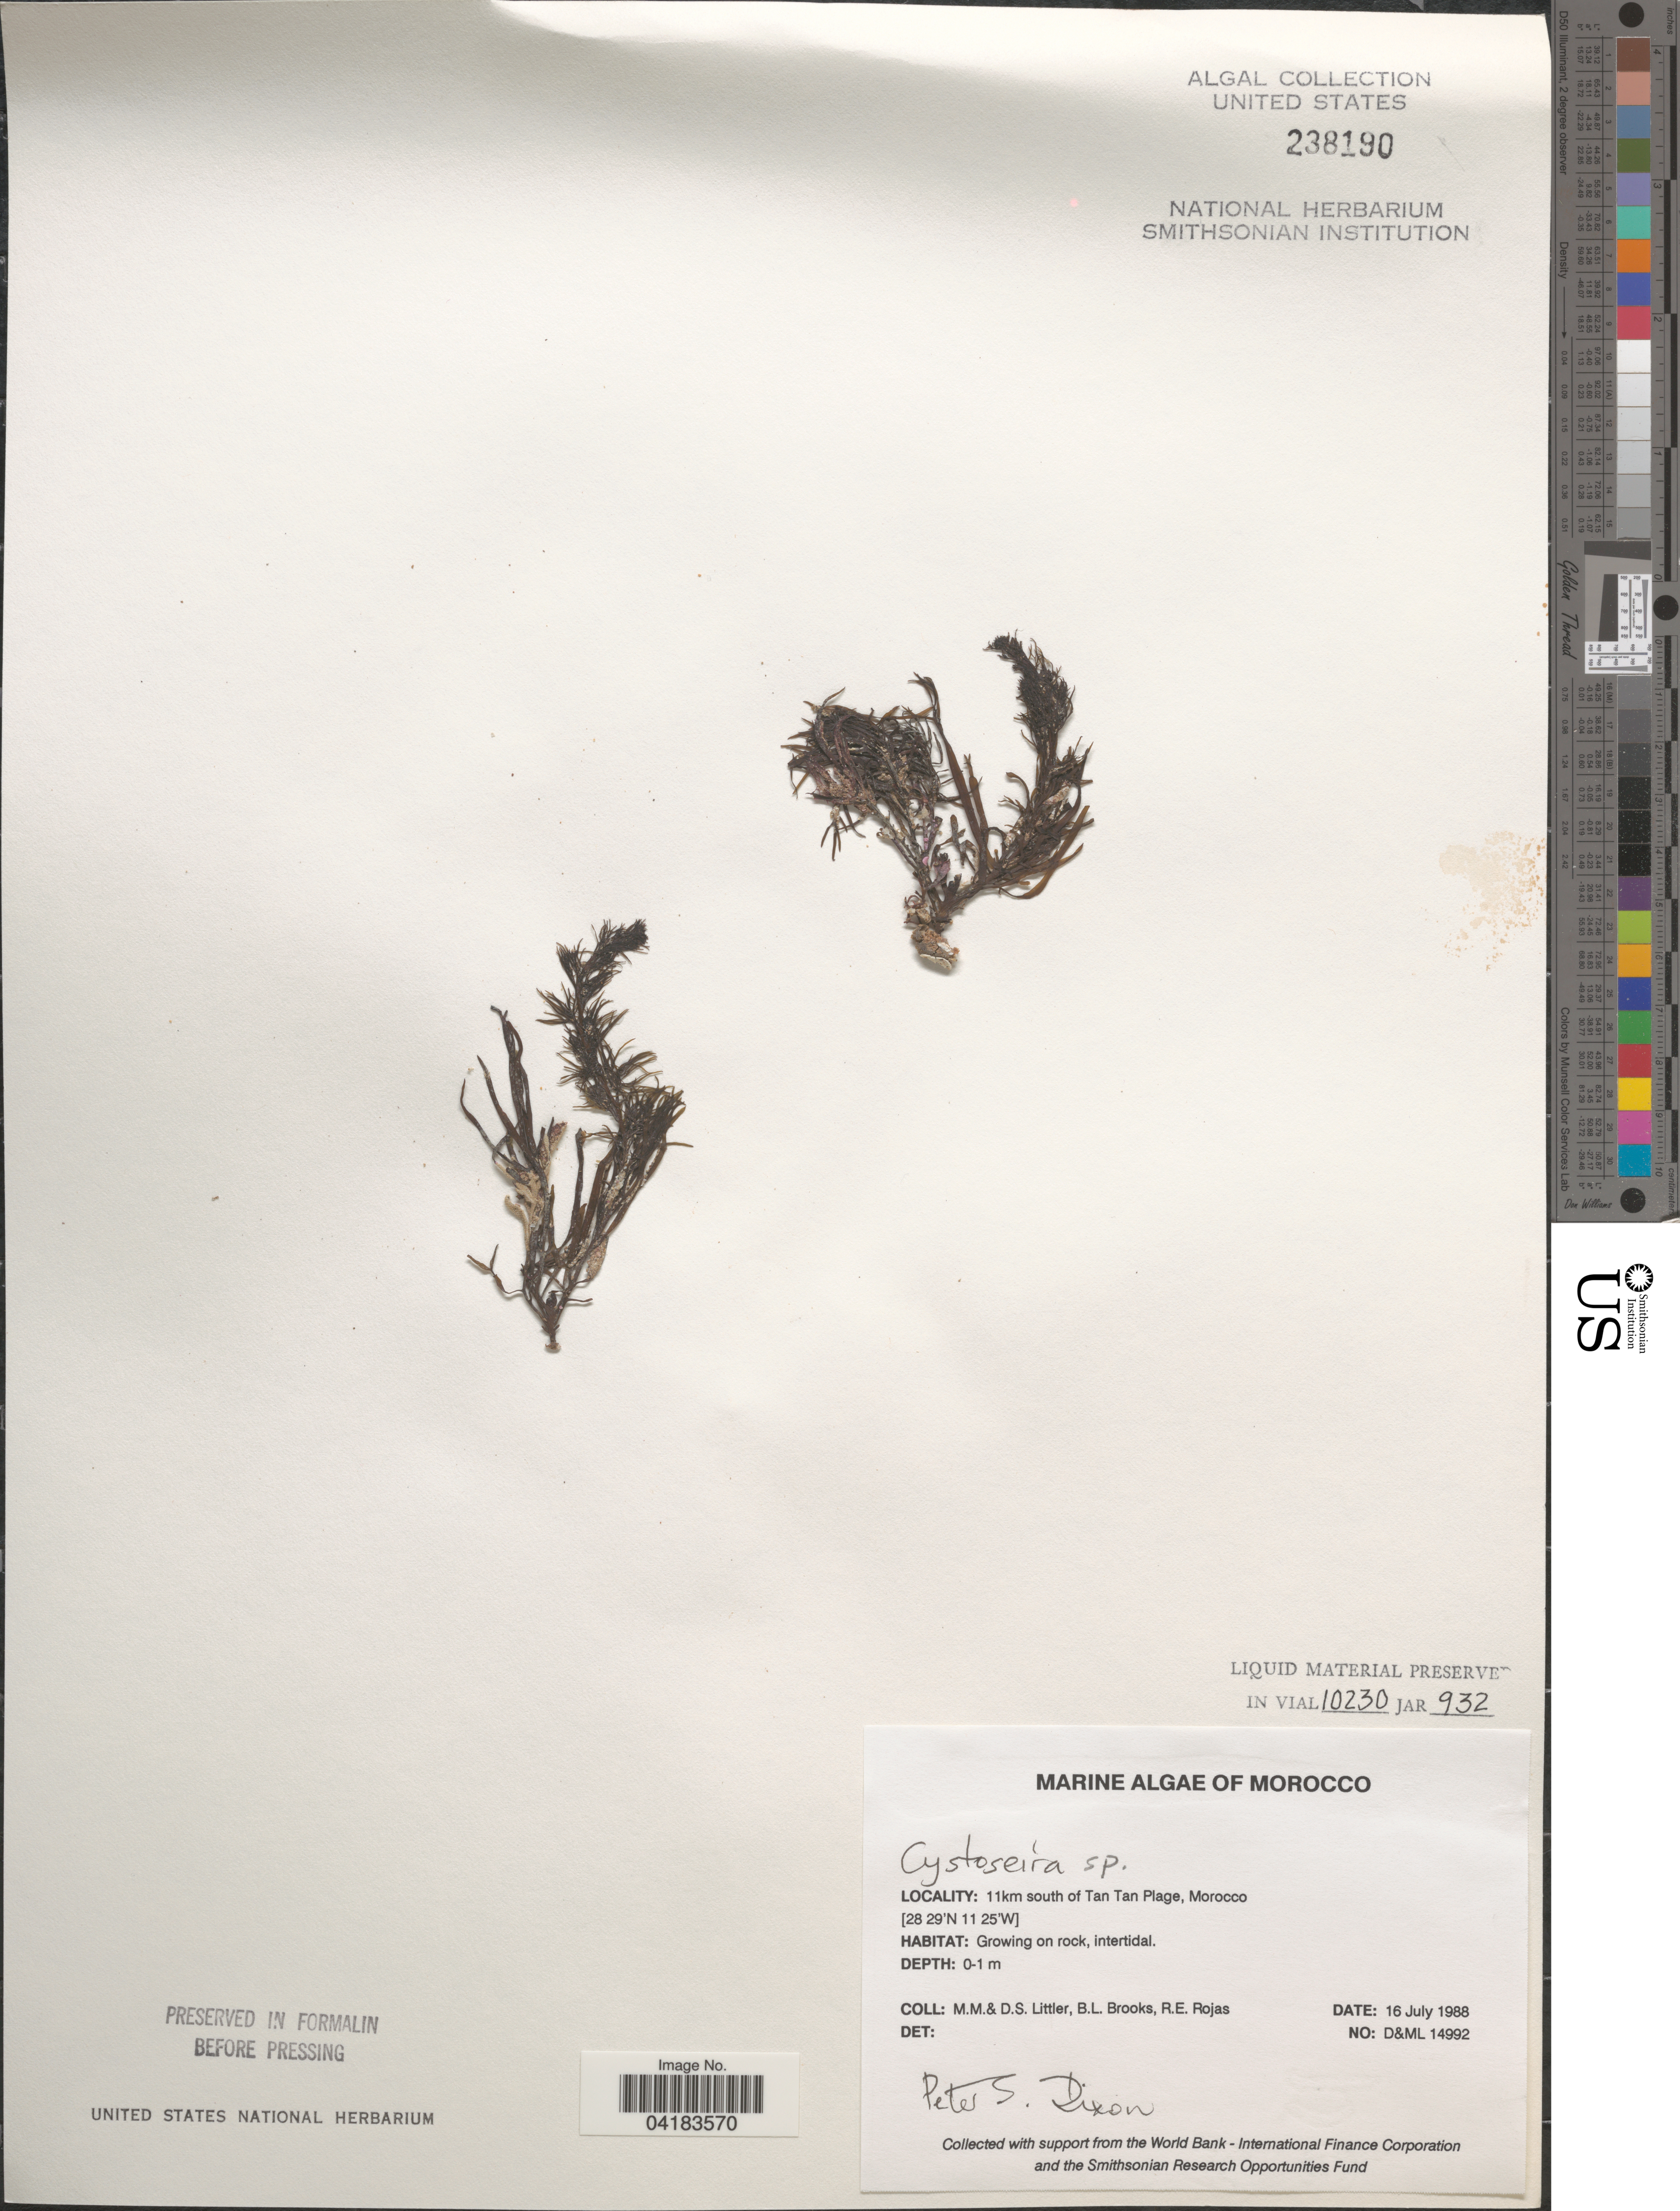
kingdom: Chromista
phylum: Ochrophyta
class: Phaeophyceae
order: Fucales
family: Sargassaceae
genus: Cystoseira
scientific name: Cystoseira sp.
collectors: D. S. Littler, B. Brooks & R. Rojas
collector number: D&ML14992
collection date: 1988-07-16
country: Morocco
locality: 11km south of Tan Tan Plage.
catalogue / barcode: US 238190